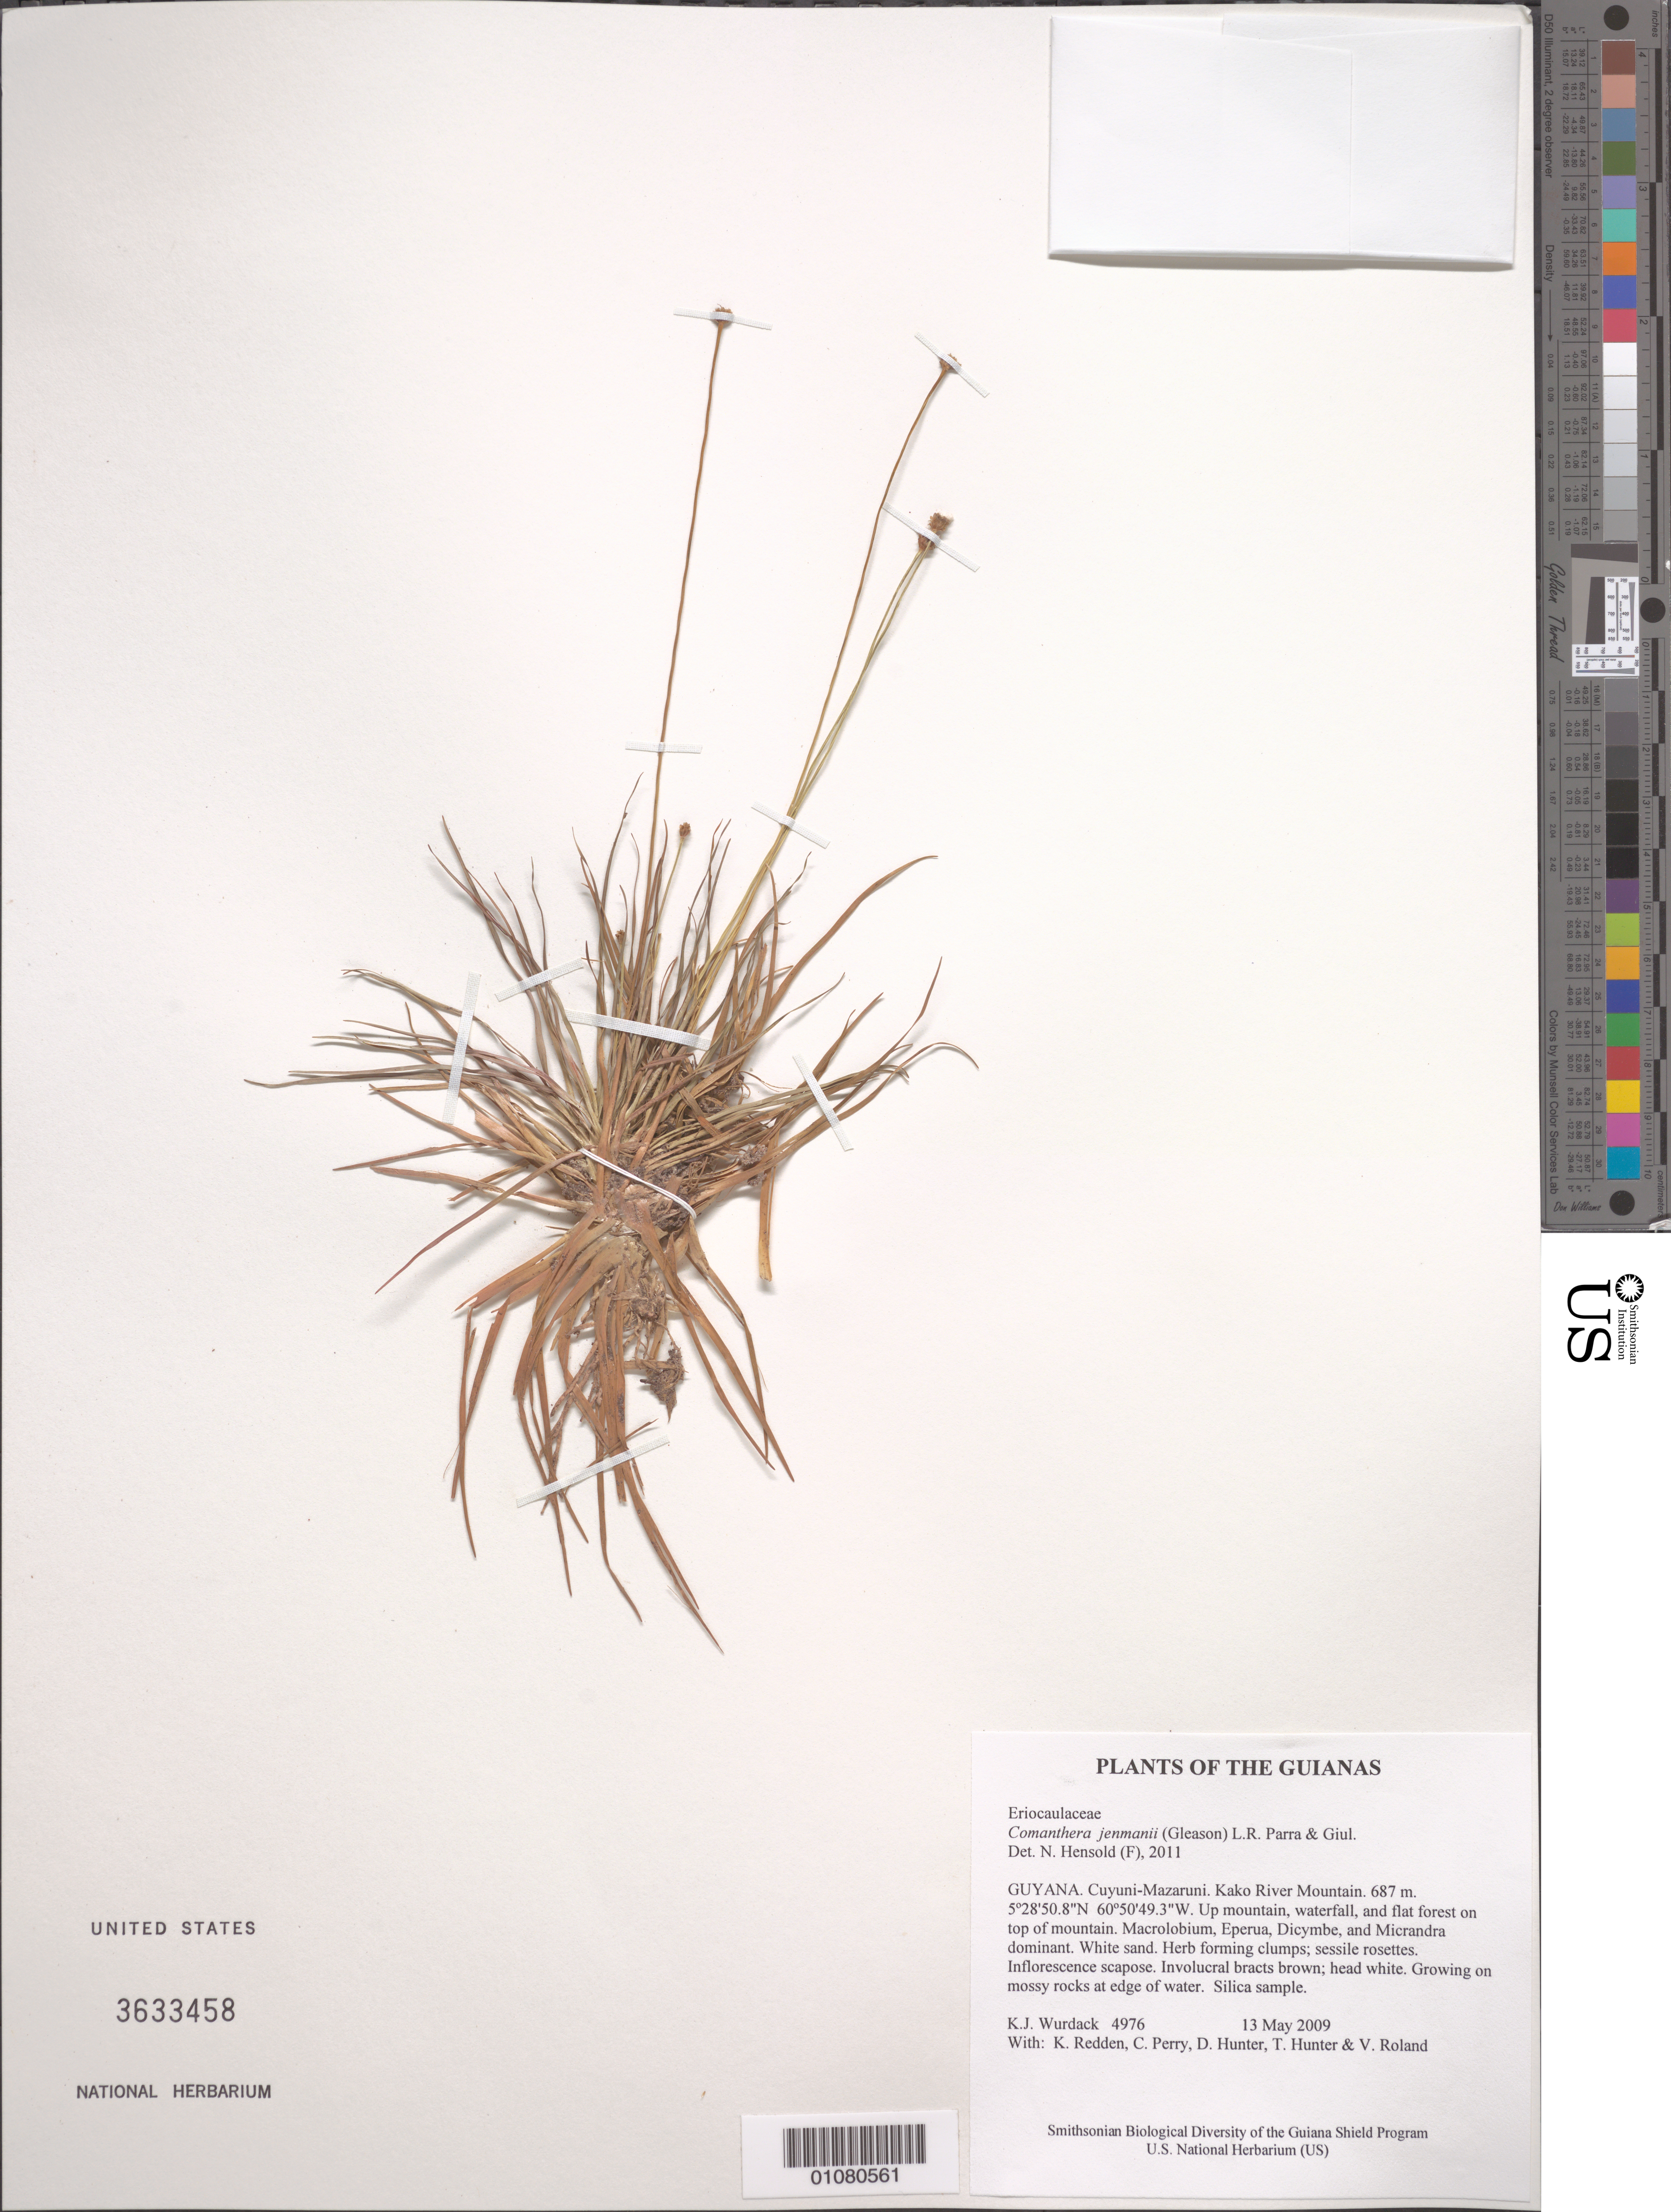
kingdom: Plantae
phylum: Tracheophyta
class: Liliopsida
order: Poales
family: Eriocaulaceae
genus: Comanthera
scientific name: Comanthera jenmanii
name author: (Gleason) L.R. Parra & Giul.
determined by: Hensold, N.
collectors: K. Wurdack, K. M. Redden, C. Perry, D. Hunter, T. Hunter & V. Roland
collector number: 4976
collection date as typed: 13 May 2009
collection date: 2009-05-13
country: Guyana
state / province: Cuyuni-Mazaruni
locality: Kako River Mountain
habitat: Up mountain, waterfall, and flat forest on top of mountain. Macrolobium, Eperua, Dicymbe, and Micrandra dominant. White sand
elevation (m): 687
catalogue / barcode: US 3633458